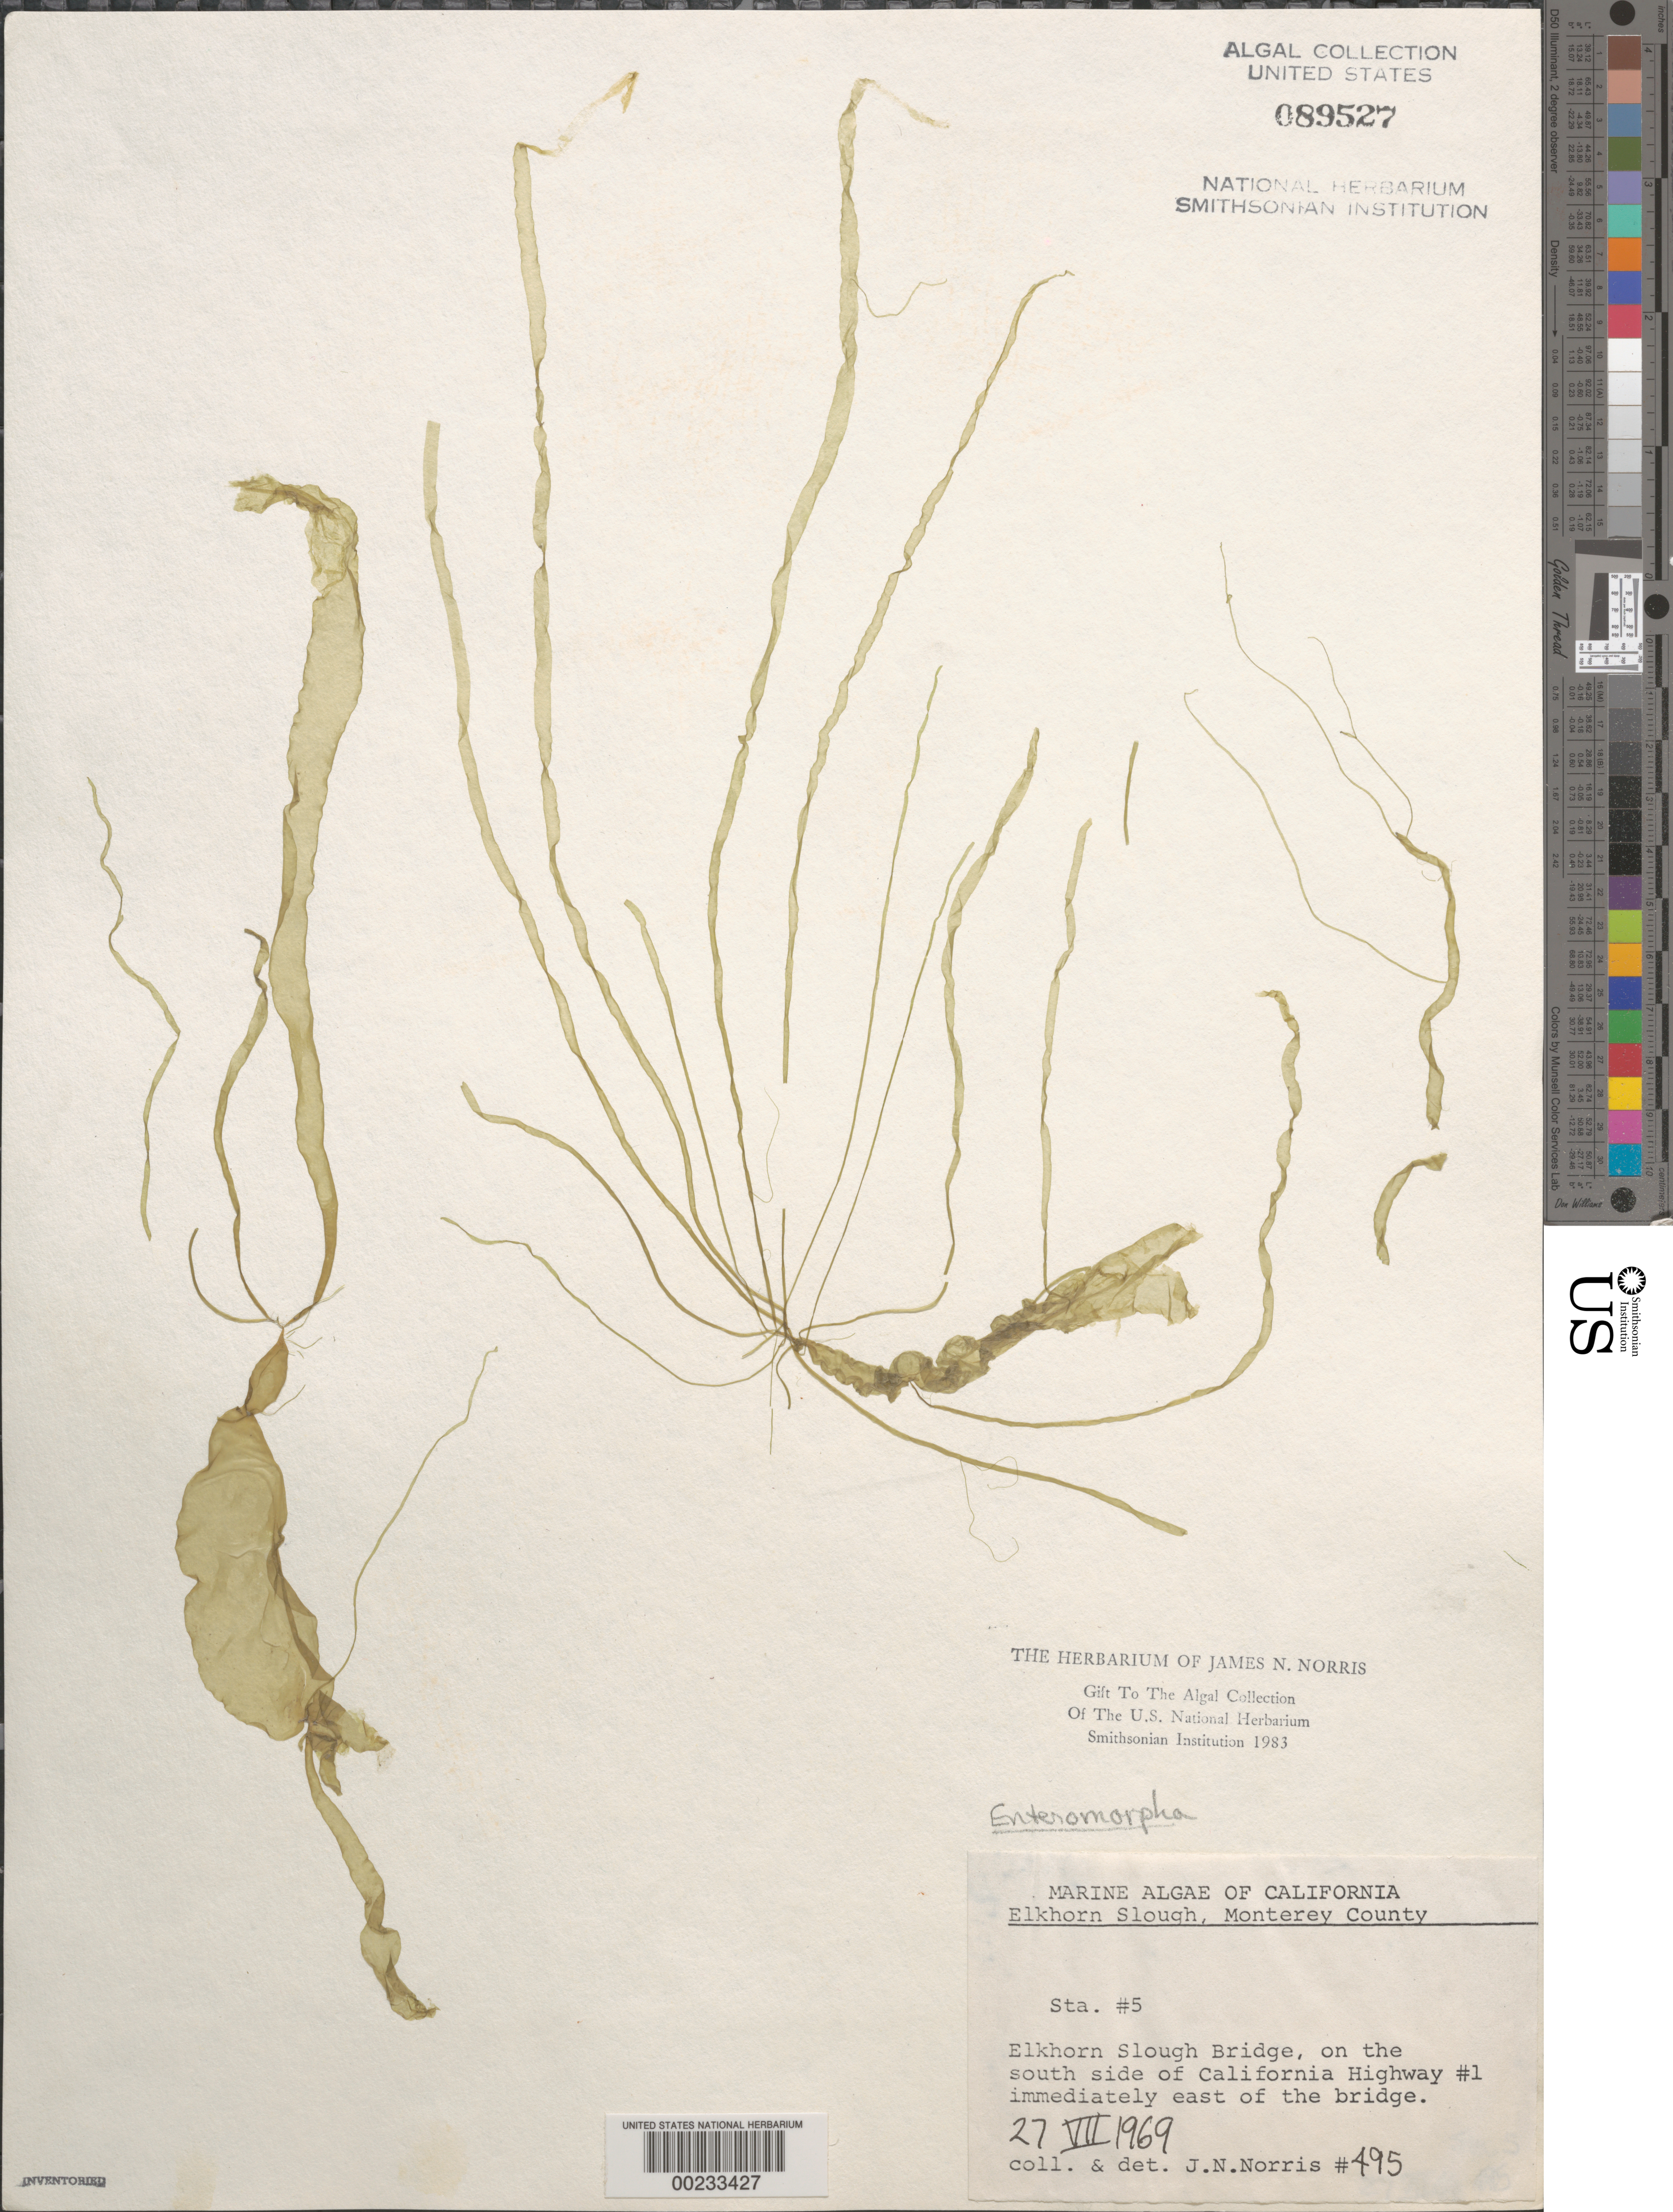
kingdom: Plantae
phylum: Chlorophyta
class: Ulvophyceae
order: Ulvales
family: Ulvaceae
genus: Ulva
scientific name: Ulva sp.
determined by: Algae name updating Project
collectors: J. N. Norris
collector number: JN-495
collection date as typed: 27 Jul 1969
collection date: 1969-07-27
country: United States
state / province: California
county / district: Monterey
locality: Elkhorn Slough, Elkhorn Slough Bridge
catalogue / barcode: US 89527